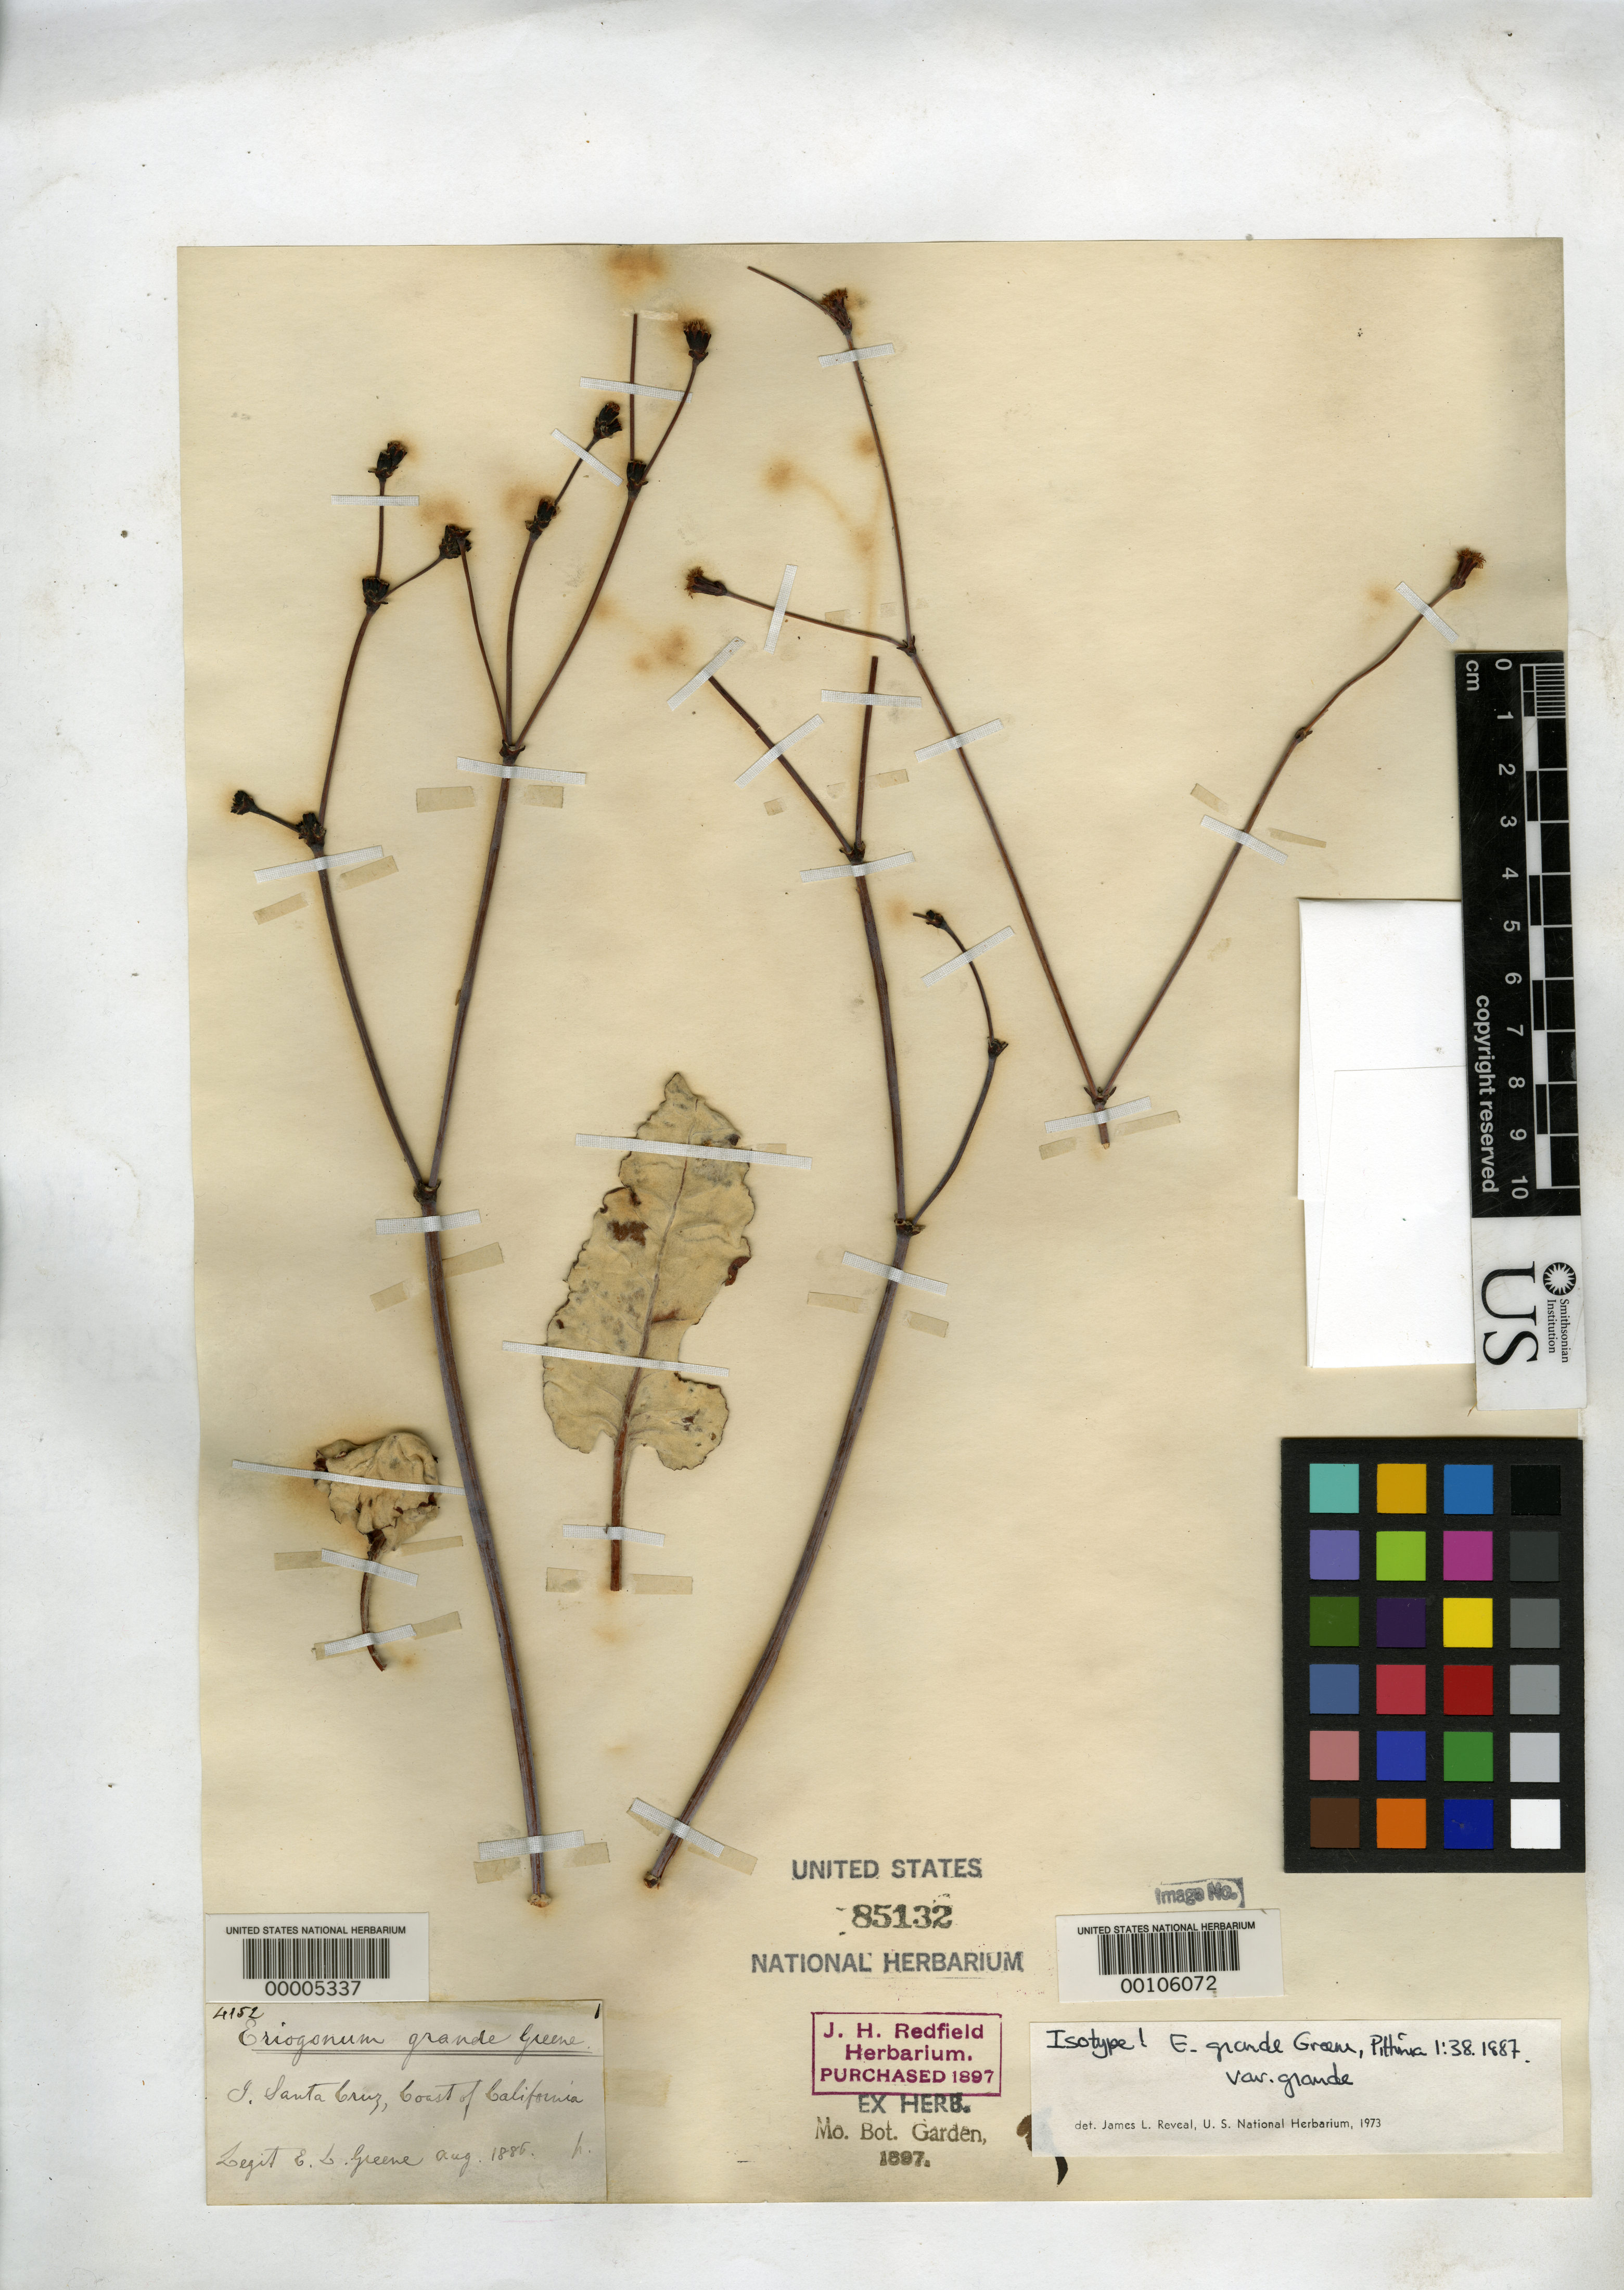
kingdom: Plantae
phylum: Tracheophyta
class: Magnoliopsida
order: Caryophyllales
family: Polygonaceae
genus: Eriogonum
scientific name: Eriogonum grande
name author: Greene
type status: Isotype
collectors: E. L. Greene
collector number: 4152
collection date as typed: Aug 1886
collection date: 1886-08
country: United States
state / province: California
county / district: Santa Barbara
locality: Santa Cruz island.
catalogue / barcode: US 85132